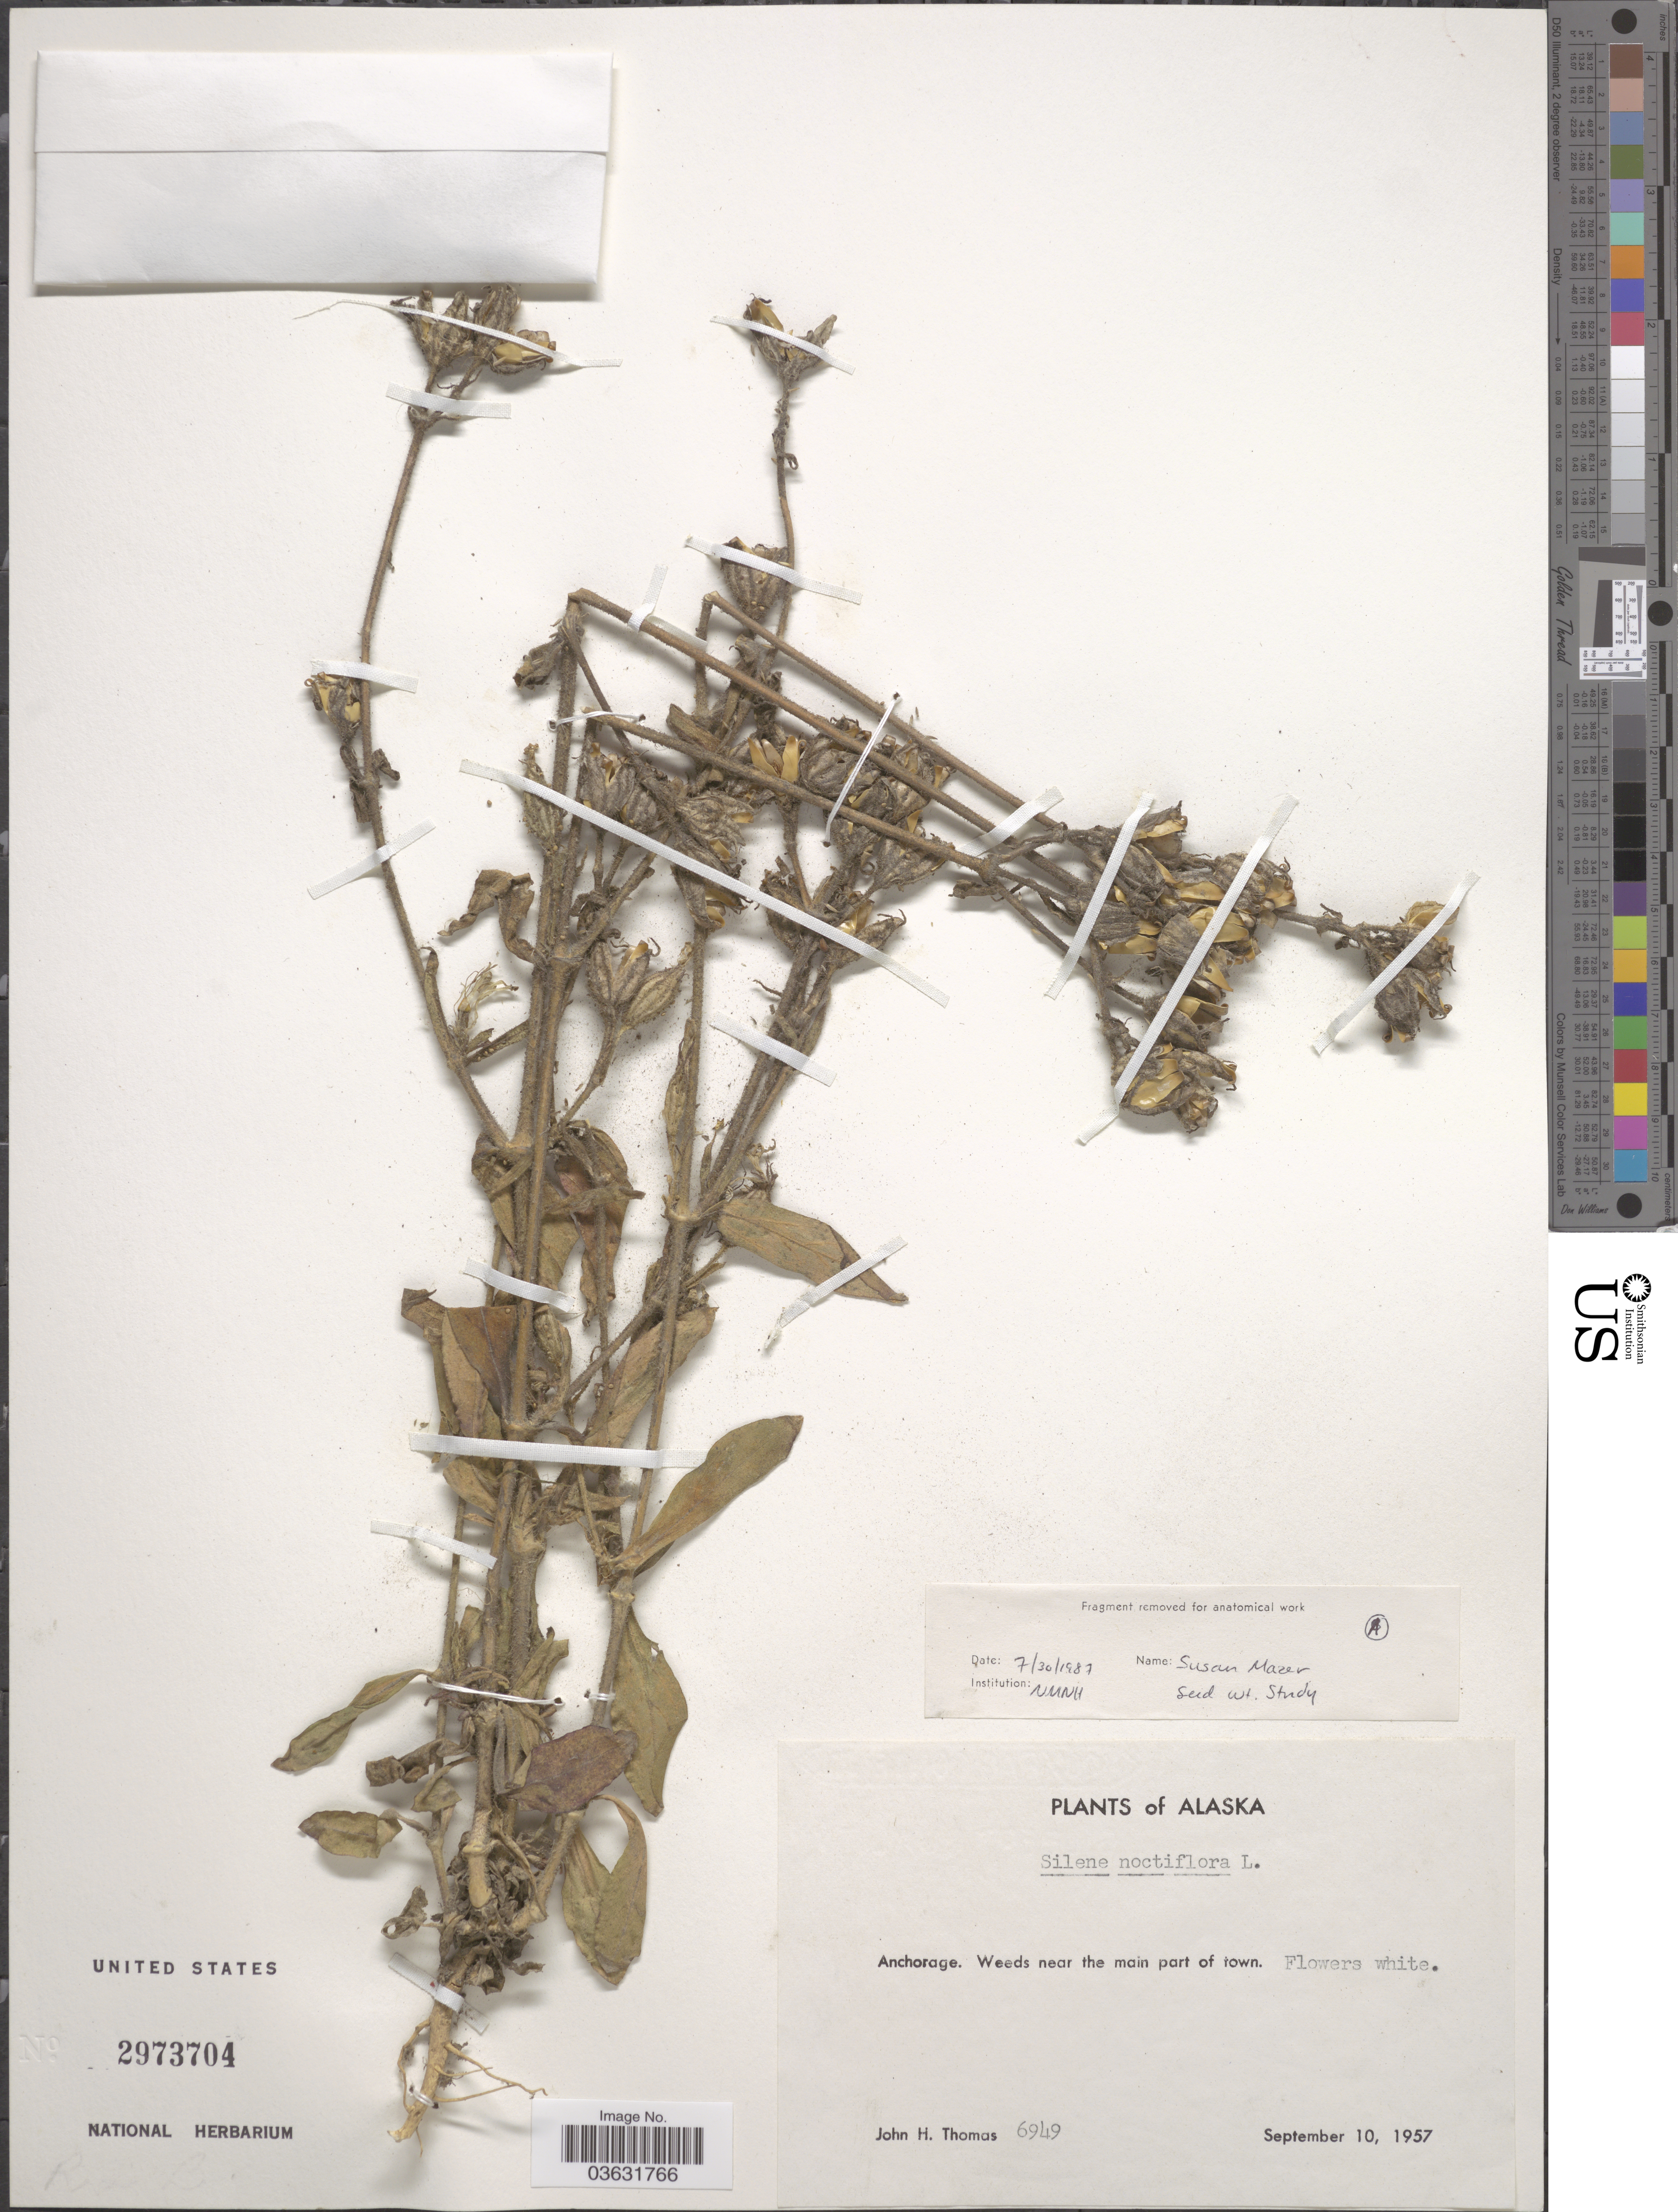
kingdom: Plantae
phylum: Tracheophyta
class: Magnoliopsida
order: Caryophyllales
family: Caryophyllaceae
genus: Silene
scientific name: Silene noctiflora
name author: L.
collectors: J. H. Thomas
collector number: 6949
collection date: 1957-09-10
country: United States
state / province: Alaska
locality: Anchorage. Weeds near the main part of town.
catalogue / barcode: US 2973704